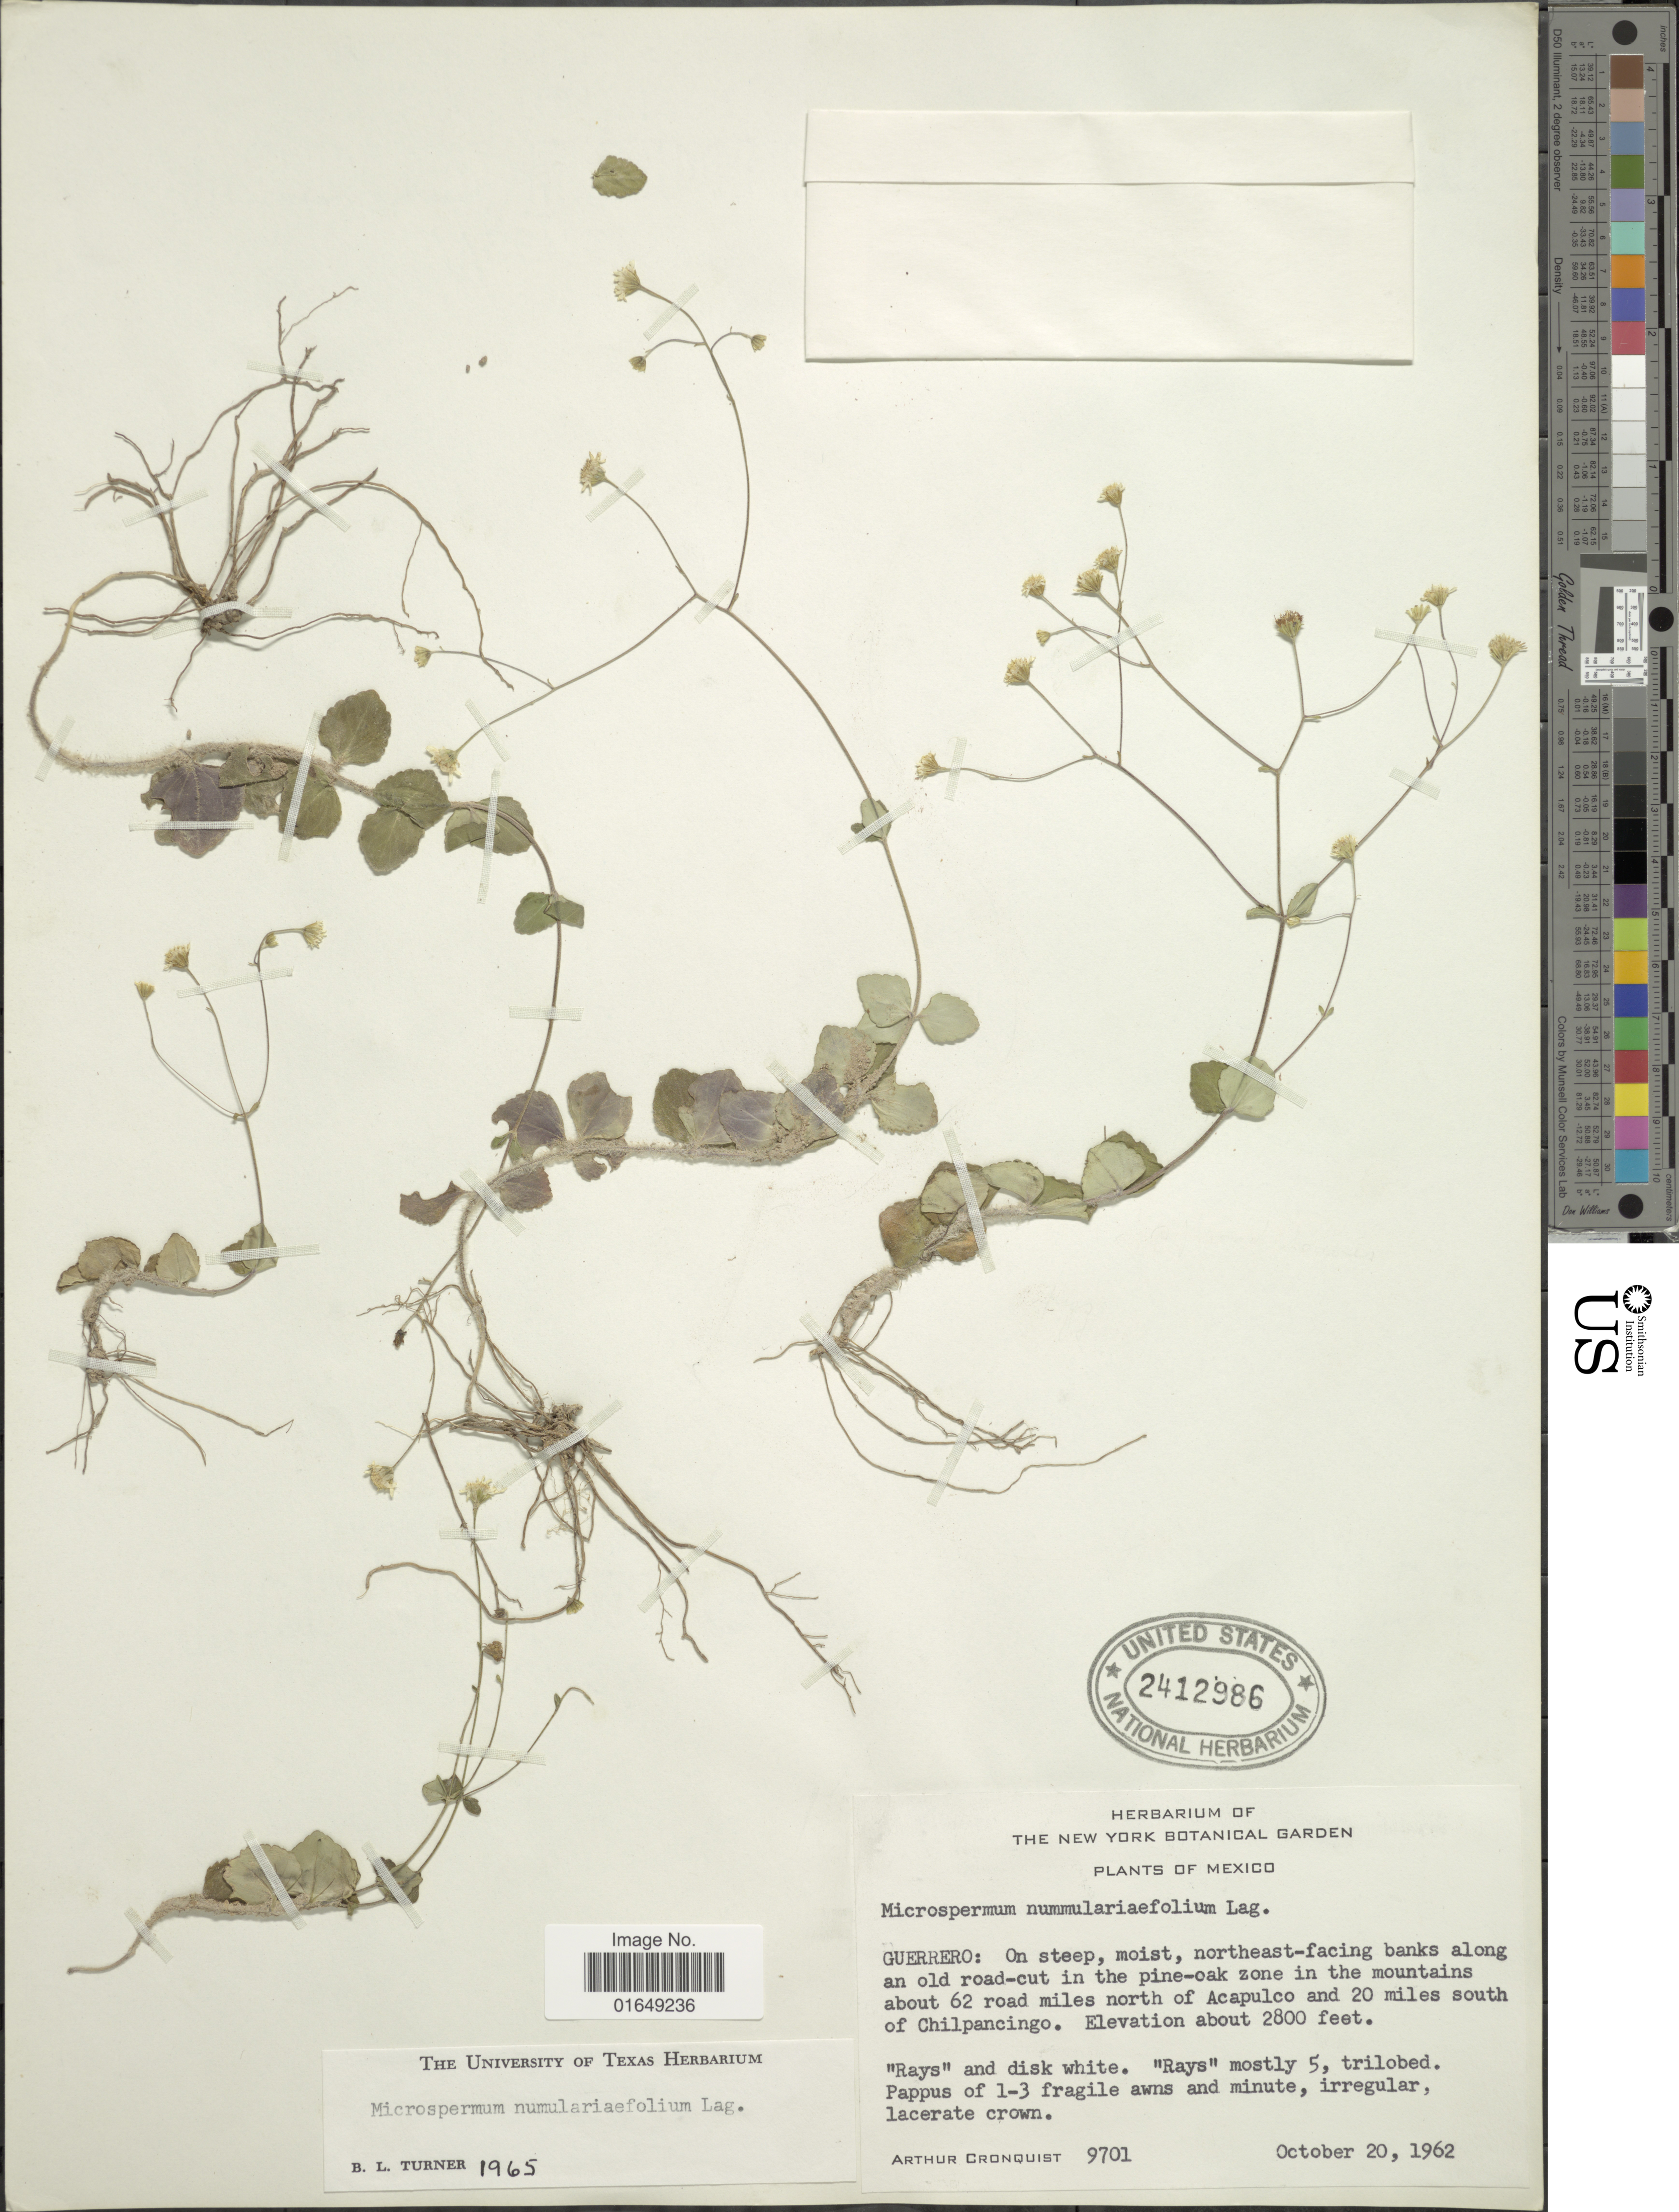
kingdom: Plantae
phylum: Tracheophyta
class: Magnoliopsida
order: Asterales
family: Asteraceae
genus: Microspermum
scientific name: Microspermum numulariaefolium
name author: Lag.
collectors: A. J. Cronquist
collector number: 9701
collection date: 1962-10-20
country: Mexico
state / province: Guerrero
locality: On steep, moist, northeast-facing banks along an old road-cut in the pine-oak zone in the mountains about 62 road miles north of Acapulco and 20 miles south of Chilpancingo.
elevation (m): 853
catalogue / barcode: US 2412986